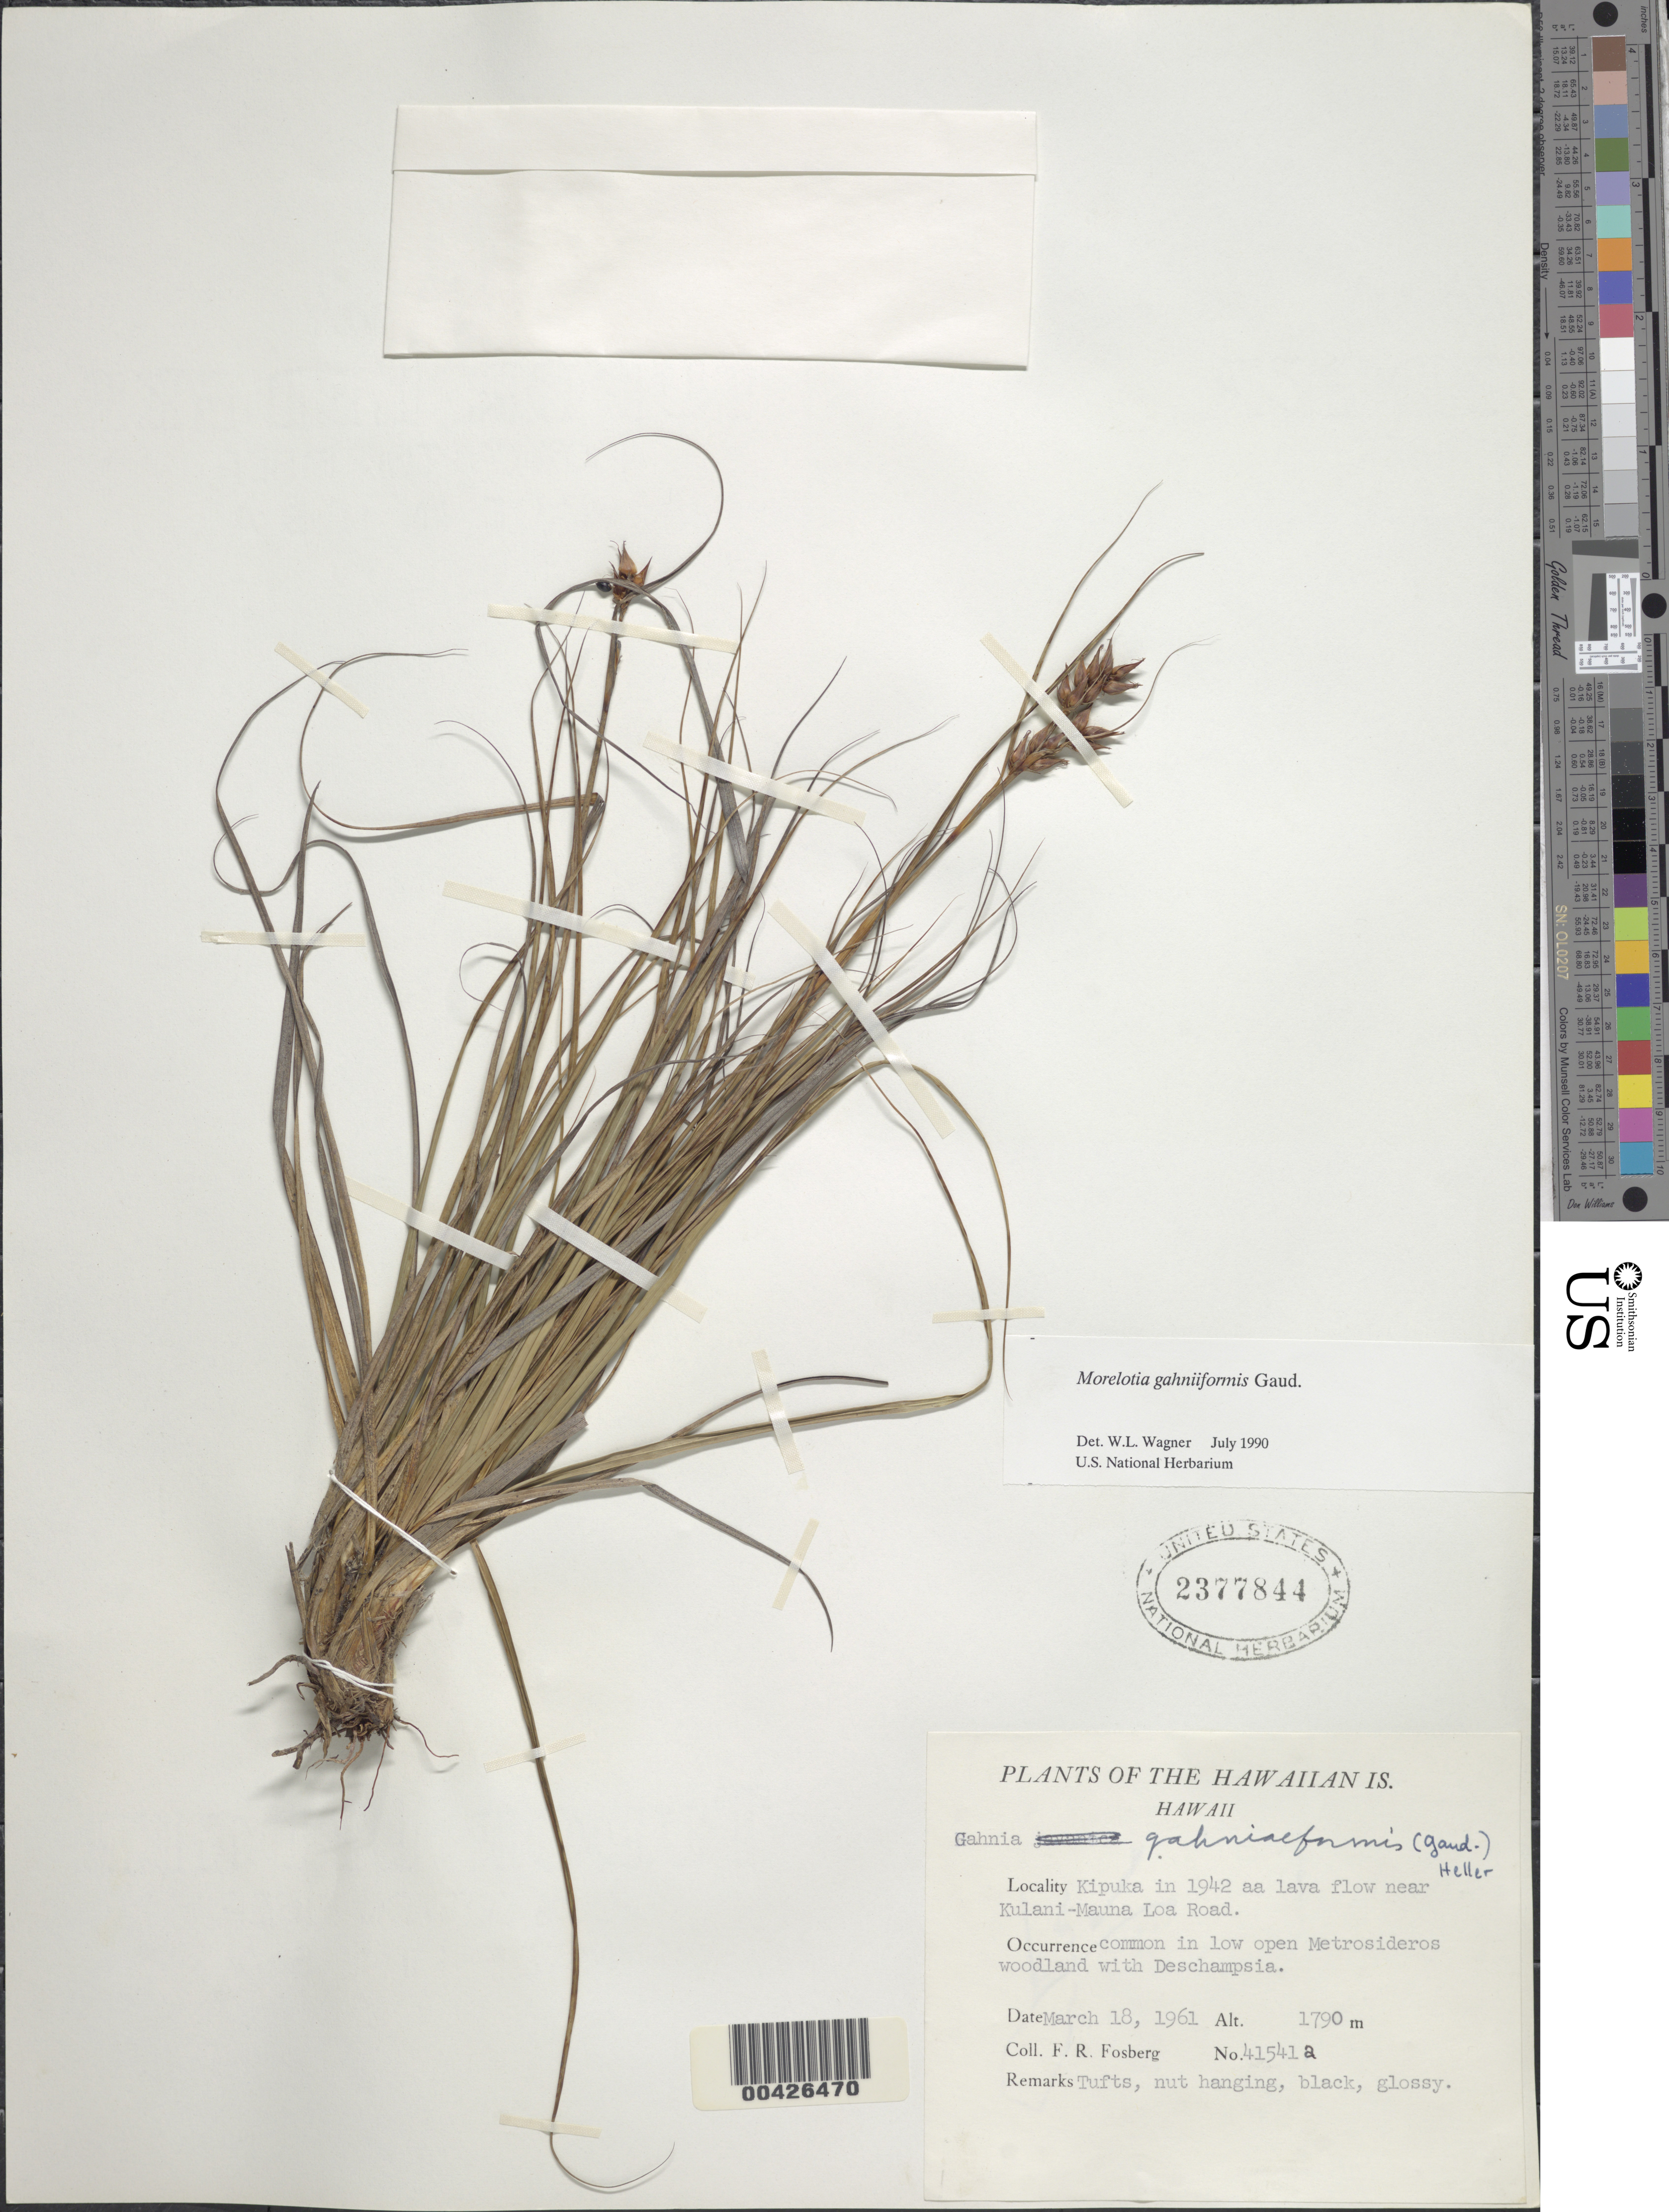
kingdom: Plantae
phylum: Tracheophyta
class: Liliopsida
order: Poales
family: Cyperaceae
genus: Morelotia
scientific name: Morelotia gahniiformis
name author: Gaudich.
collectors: F. R. Fosberg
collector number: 41541a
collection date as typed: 18 Mar 1961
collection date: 1961-03-18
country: United States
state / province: Hawaii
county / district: Hawaii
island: Hawaii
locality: Kipuka in 1942 aa lava flow near Kulani-Mauna Loa Road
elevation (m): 1790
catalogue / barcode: US 2377844